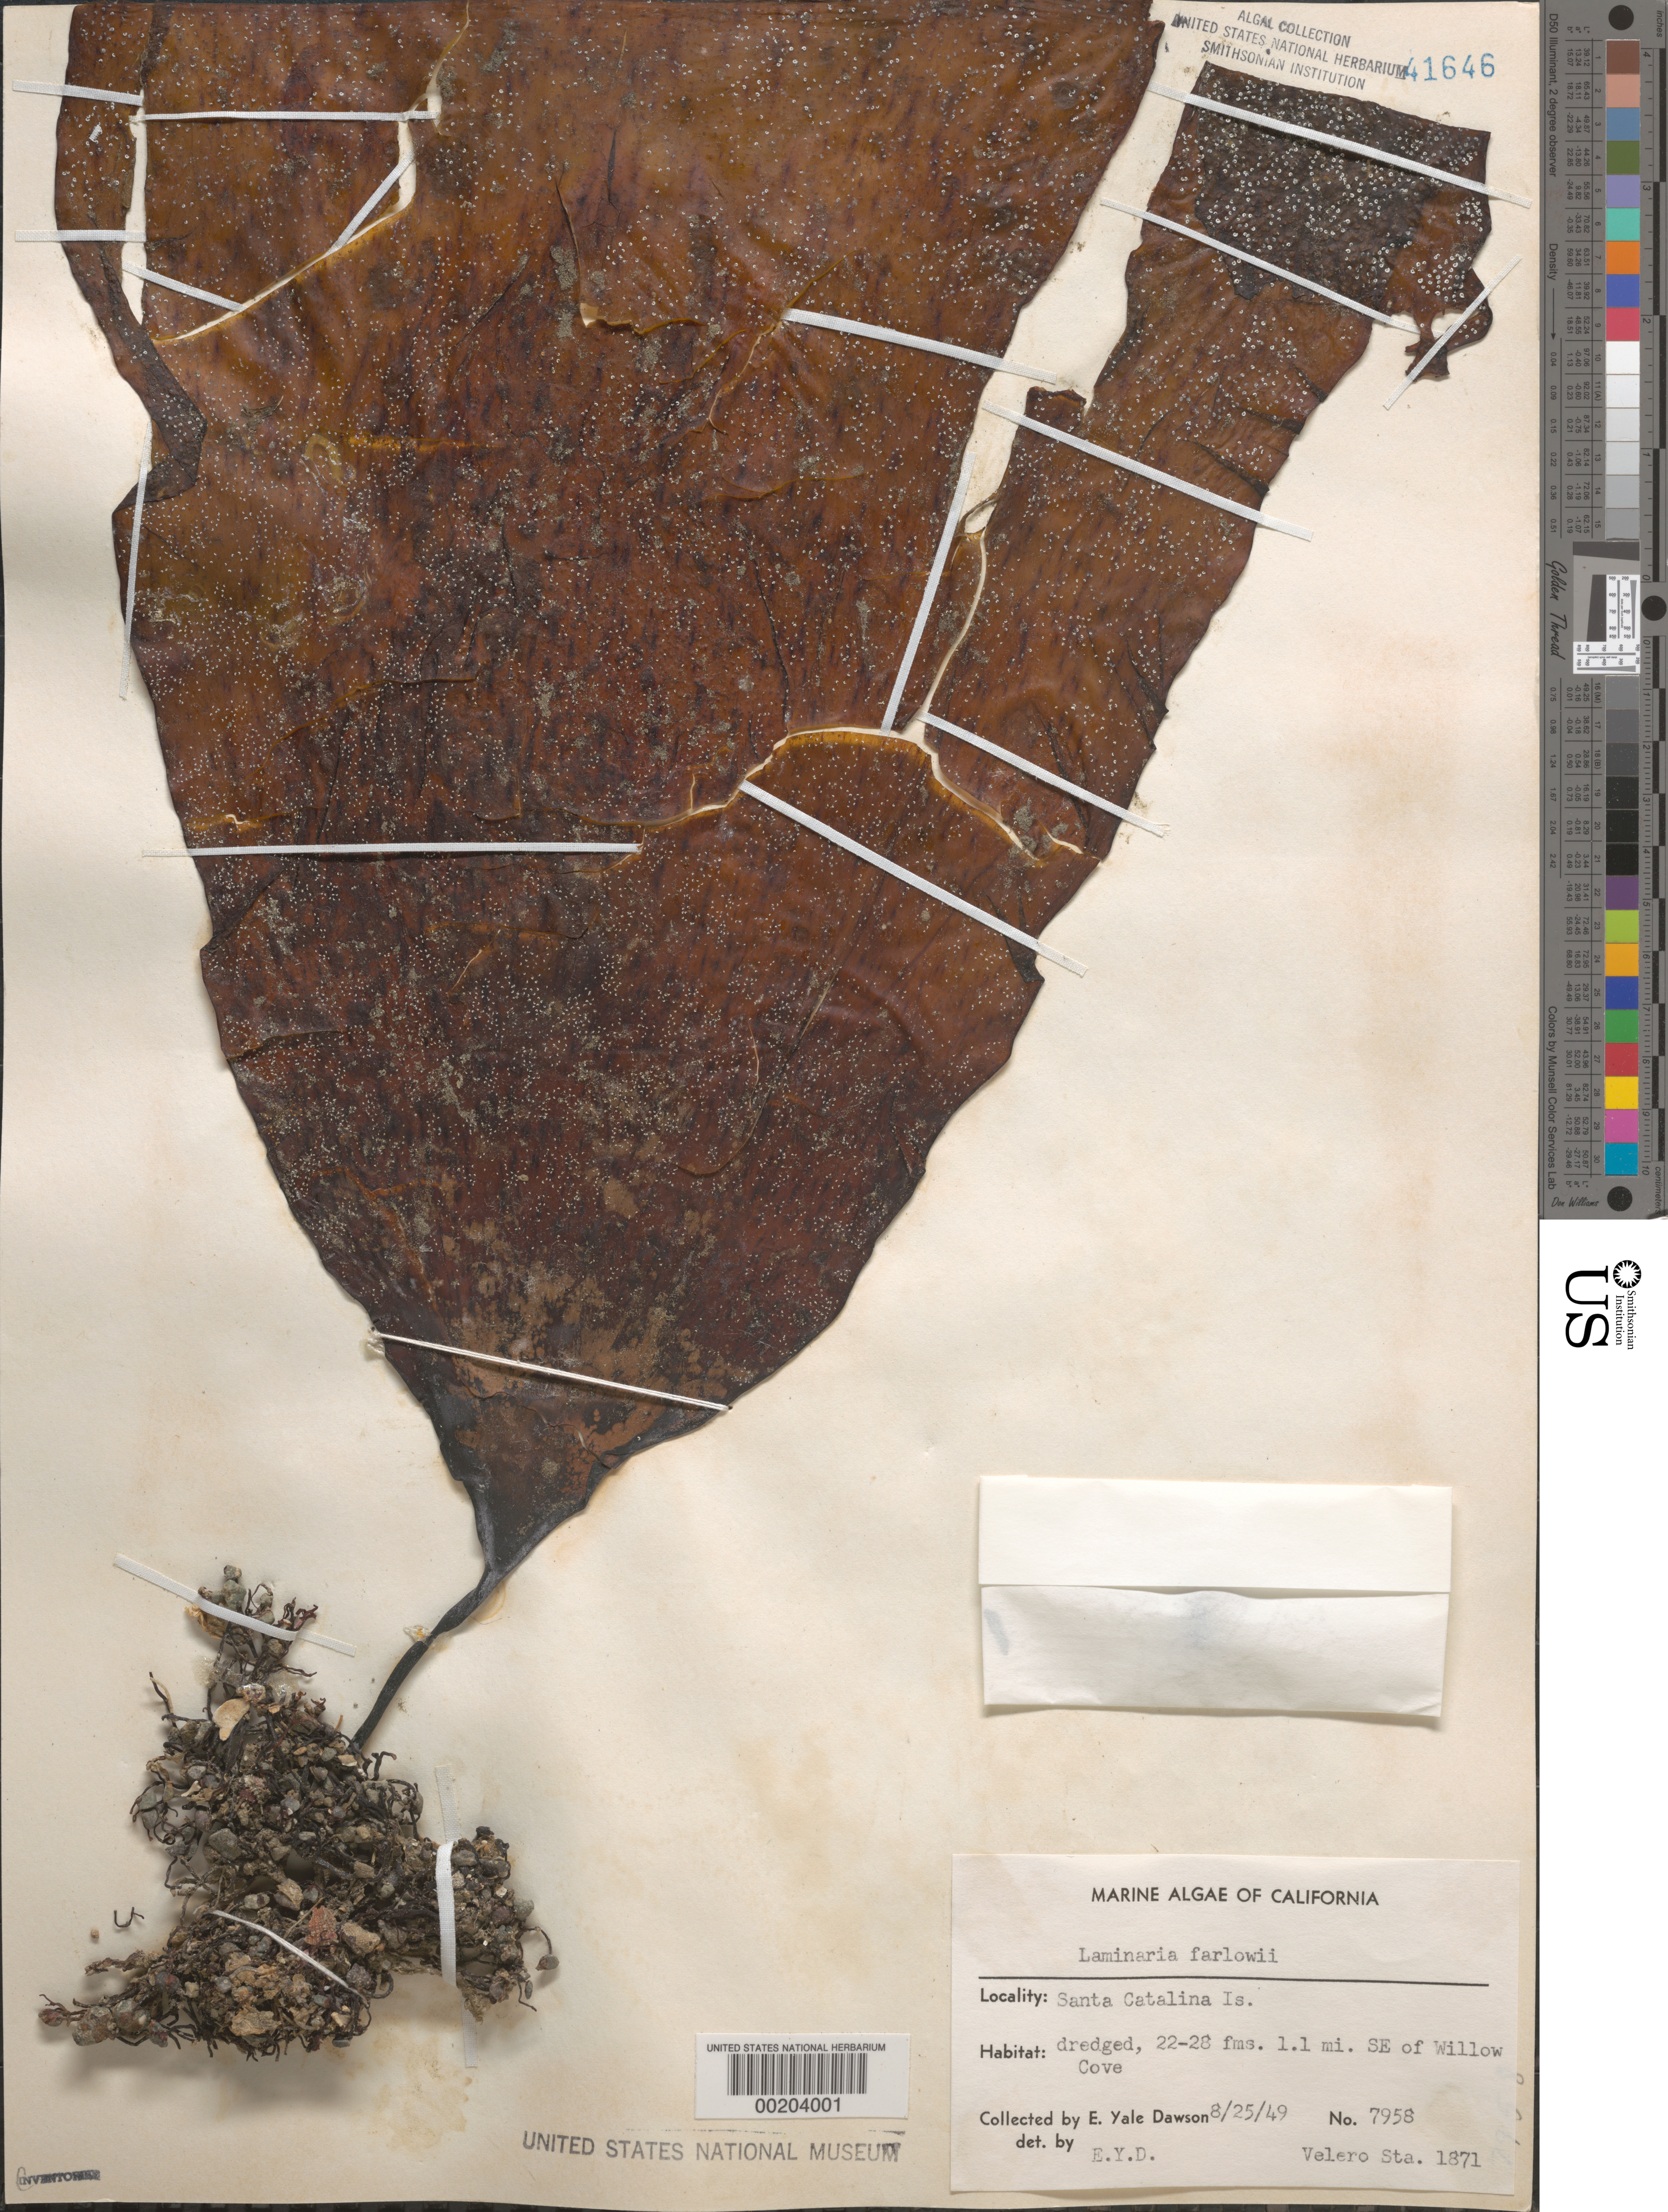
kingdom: Chromista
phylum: Ochrophyta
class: Phaeophyceae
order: Laminariales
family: Laminariaceae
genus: Laminaria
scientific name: Laminaria farlowii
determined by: Dawson, E. Y.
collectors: E. Y. Dawson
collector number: EYD 7958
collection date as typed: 25 Aug 1949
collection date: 1949-08-25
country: United States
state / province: California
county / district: Los Angeles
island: Santa Catalina Island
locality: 1.1 mile southeast of Willow Cove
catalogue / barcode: US 41646